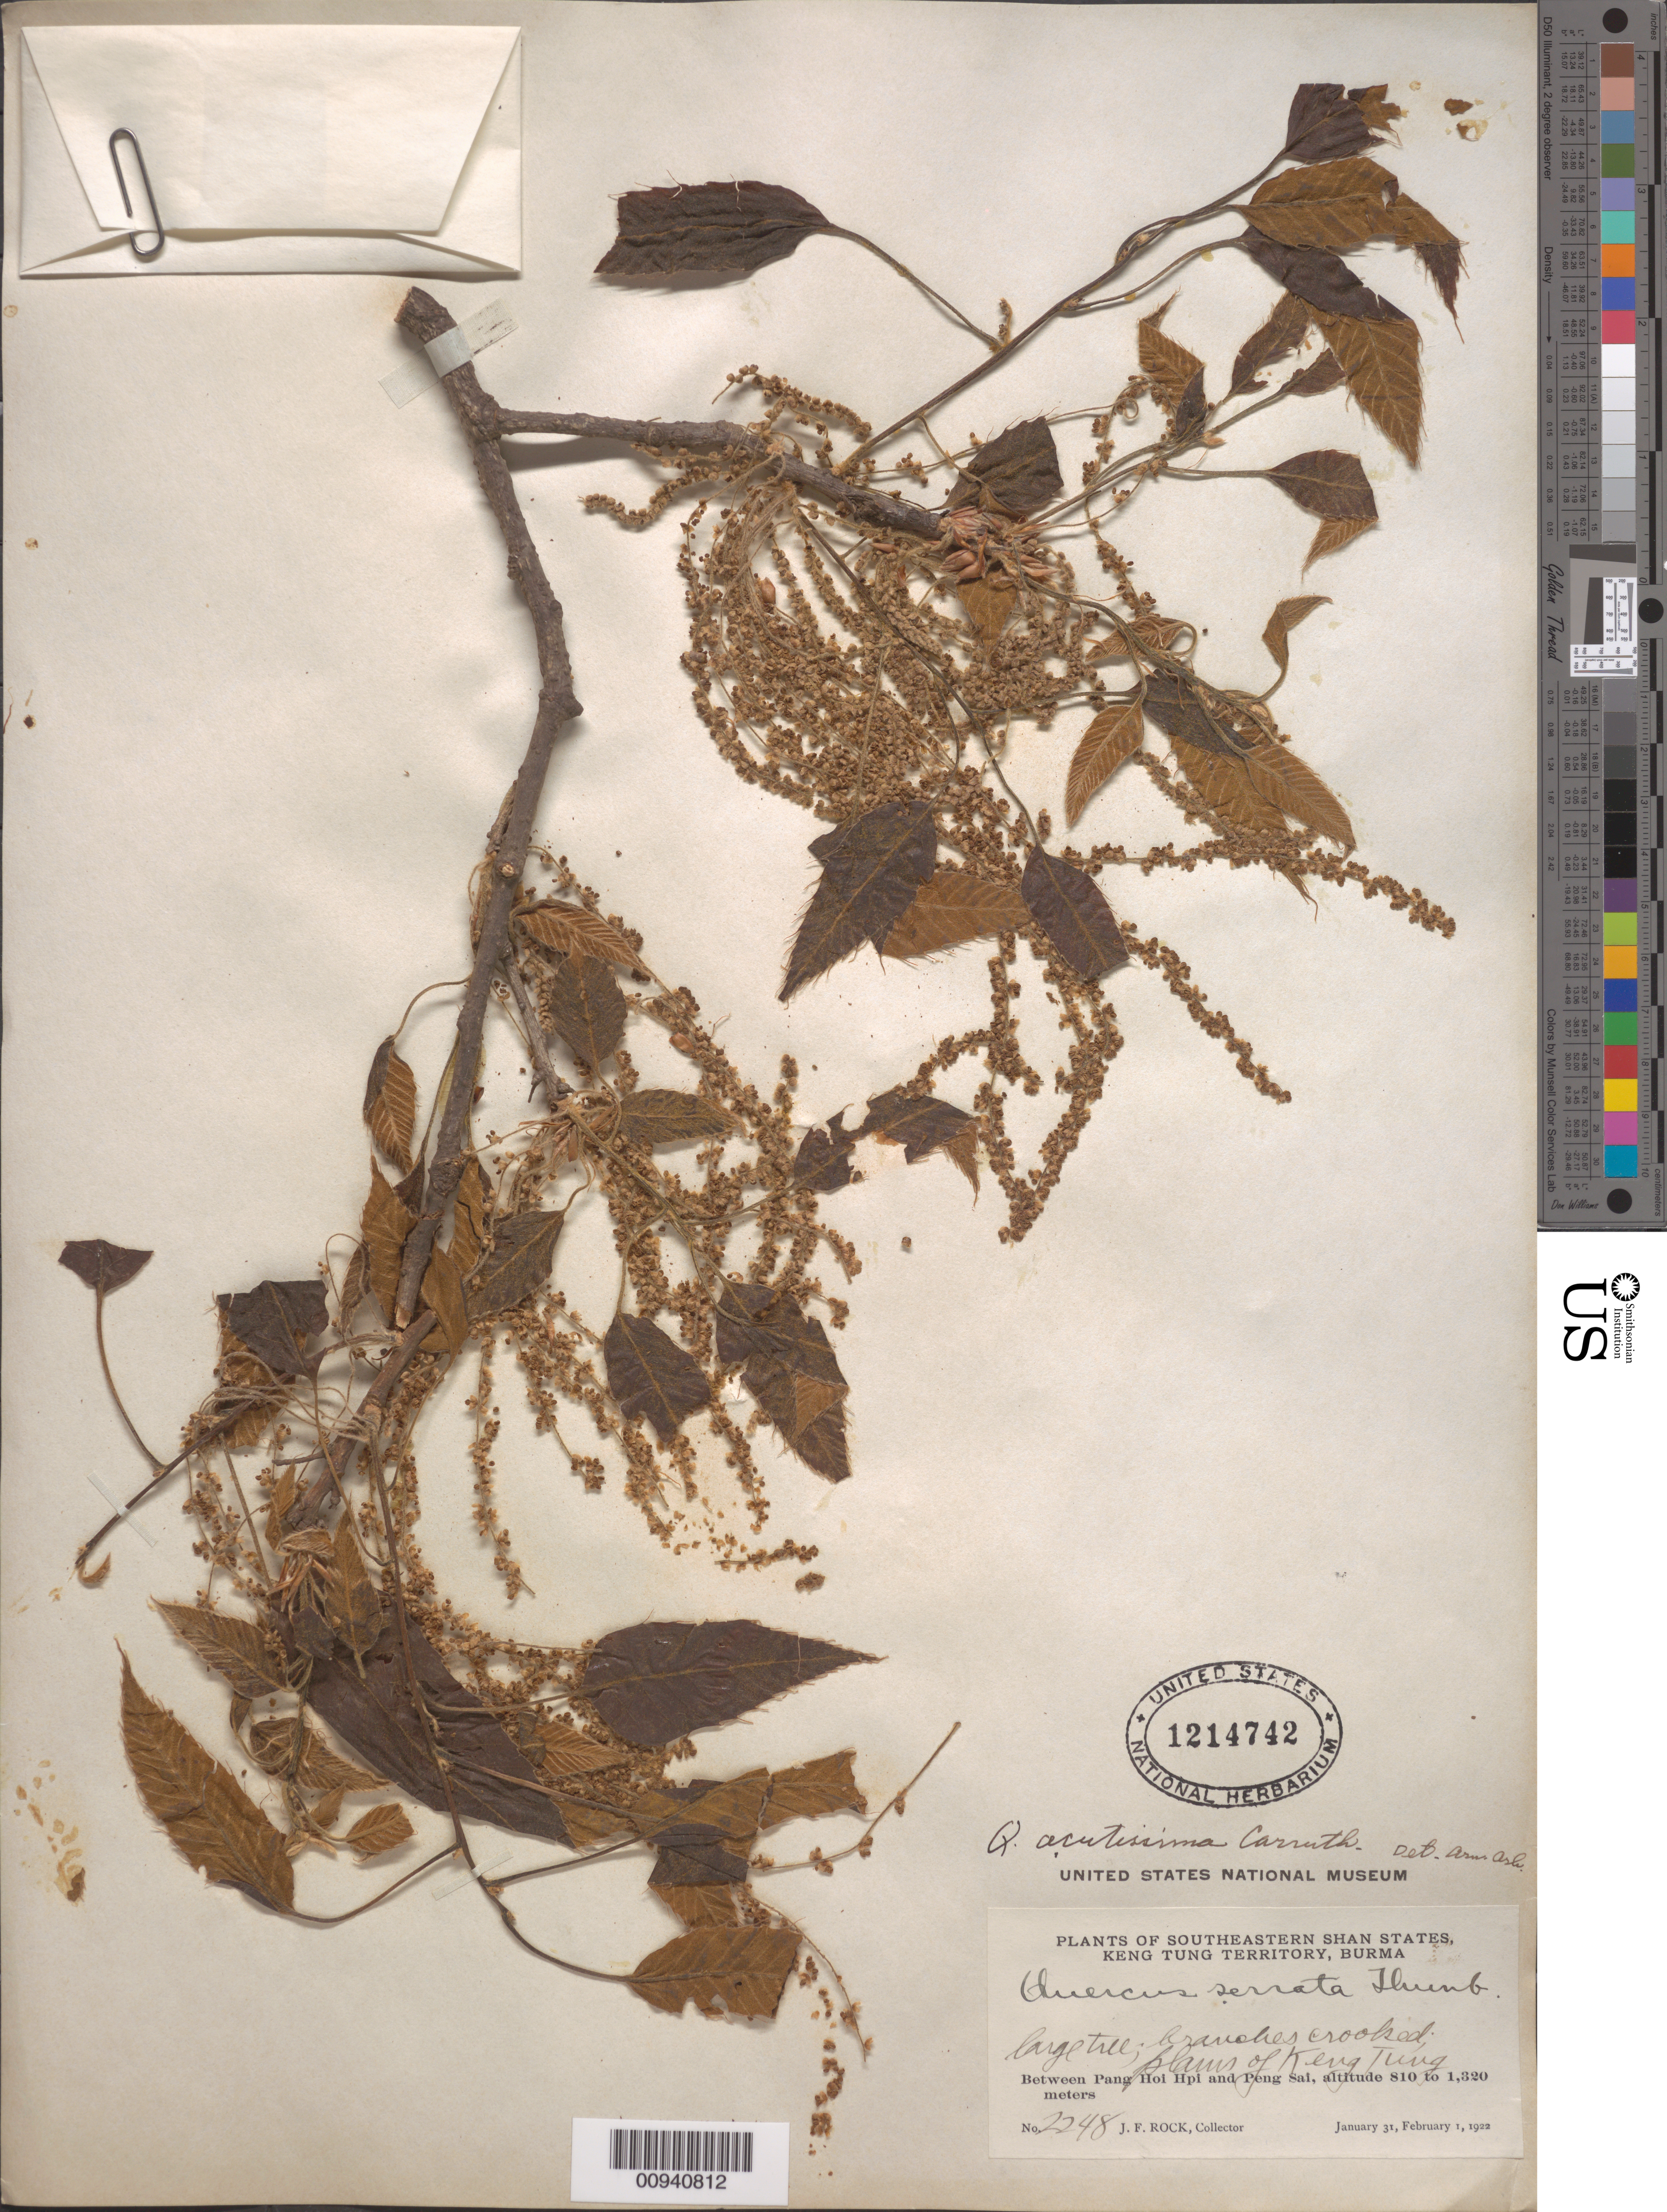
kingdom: Plantae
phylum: Tracheophyta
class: Magnoliopsida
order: Fagales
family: Fagaceae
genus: Quercus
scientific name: Quercus acutissima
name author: Carruth.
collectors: J. F. Rock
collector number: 2248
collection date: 1922-01-31/1922-02-01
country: Myanmar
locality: Between Pang Hoi Hpi and Peng Sai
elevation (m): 810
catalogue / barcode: US 1214742